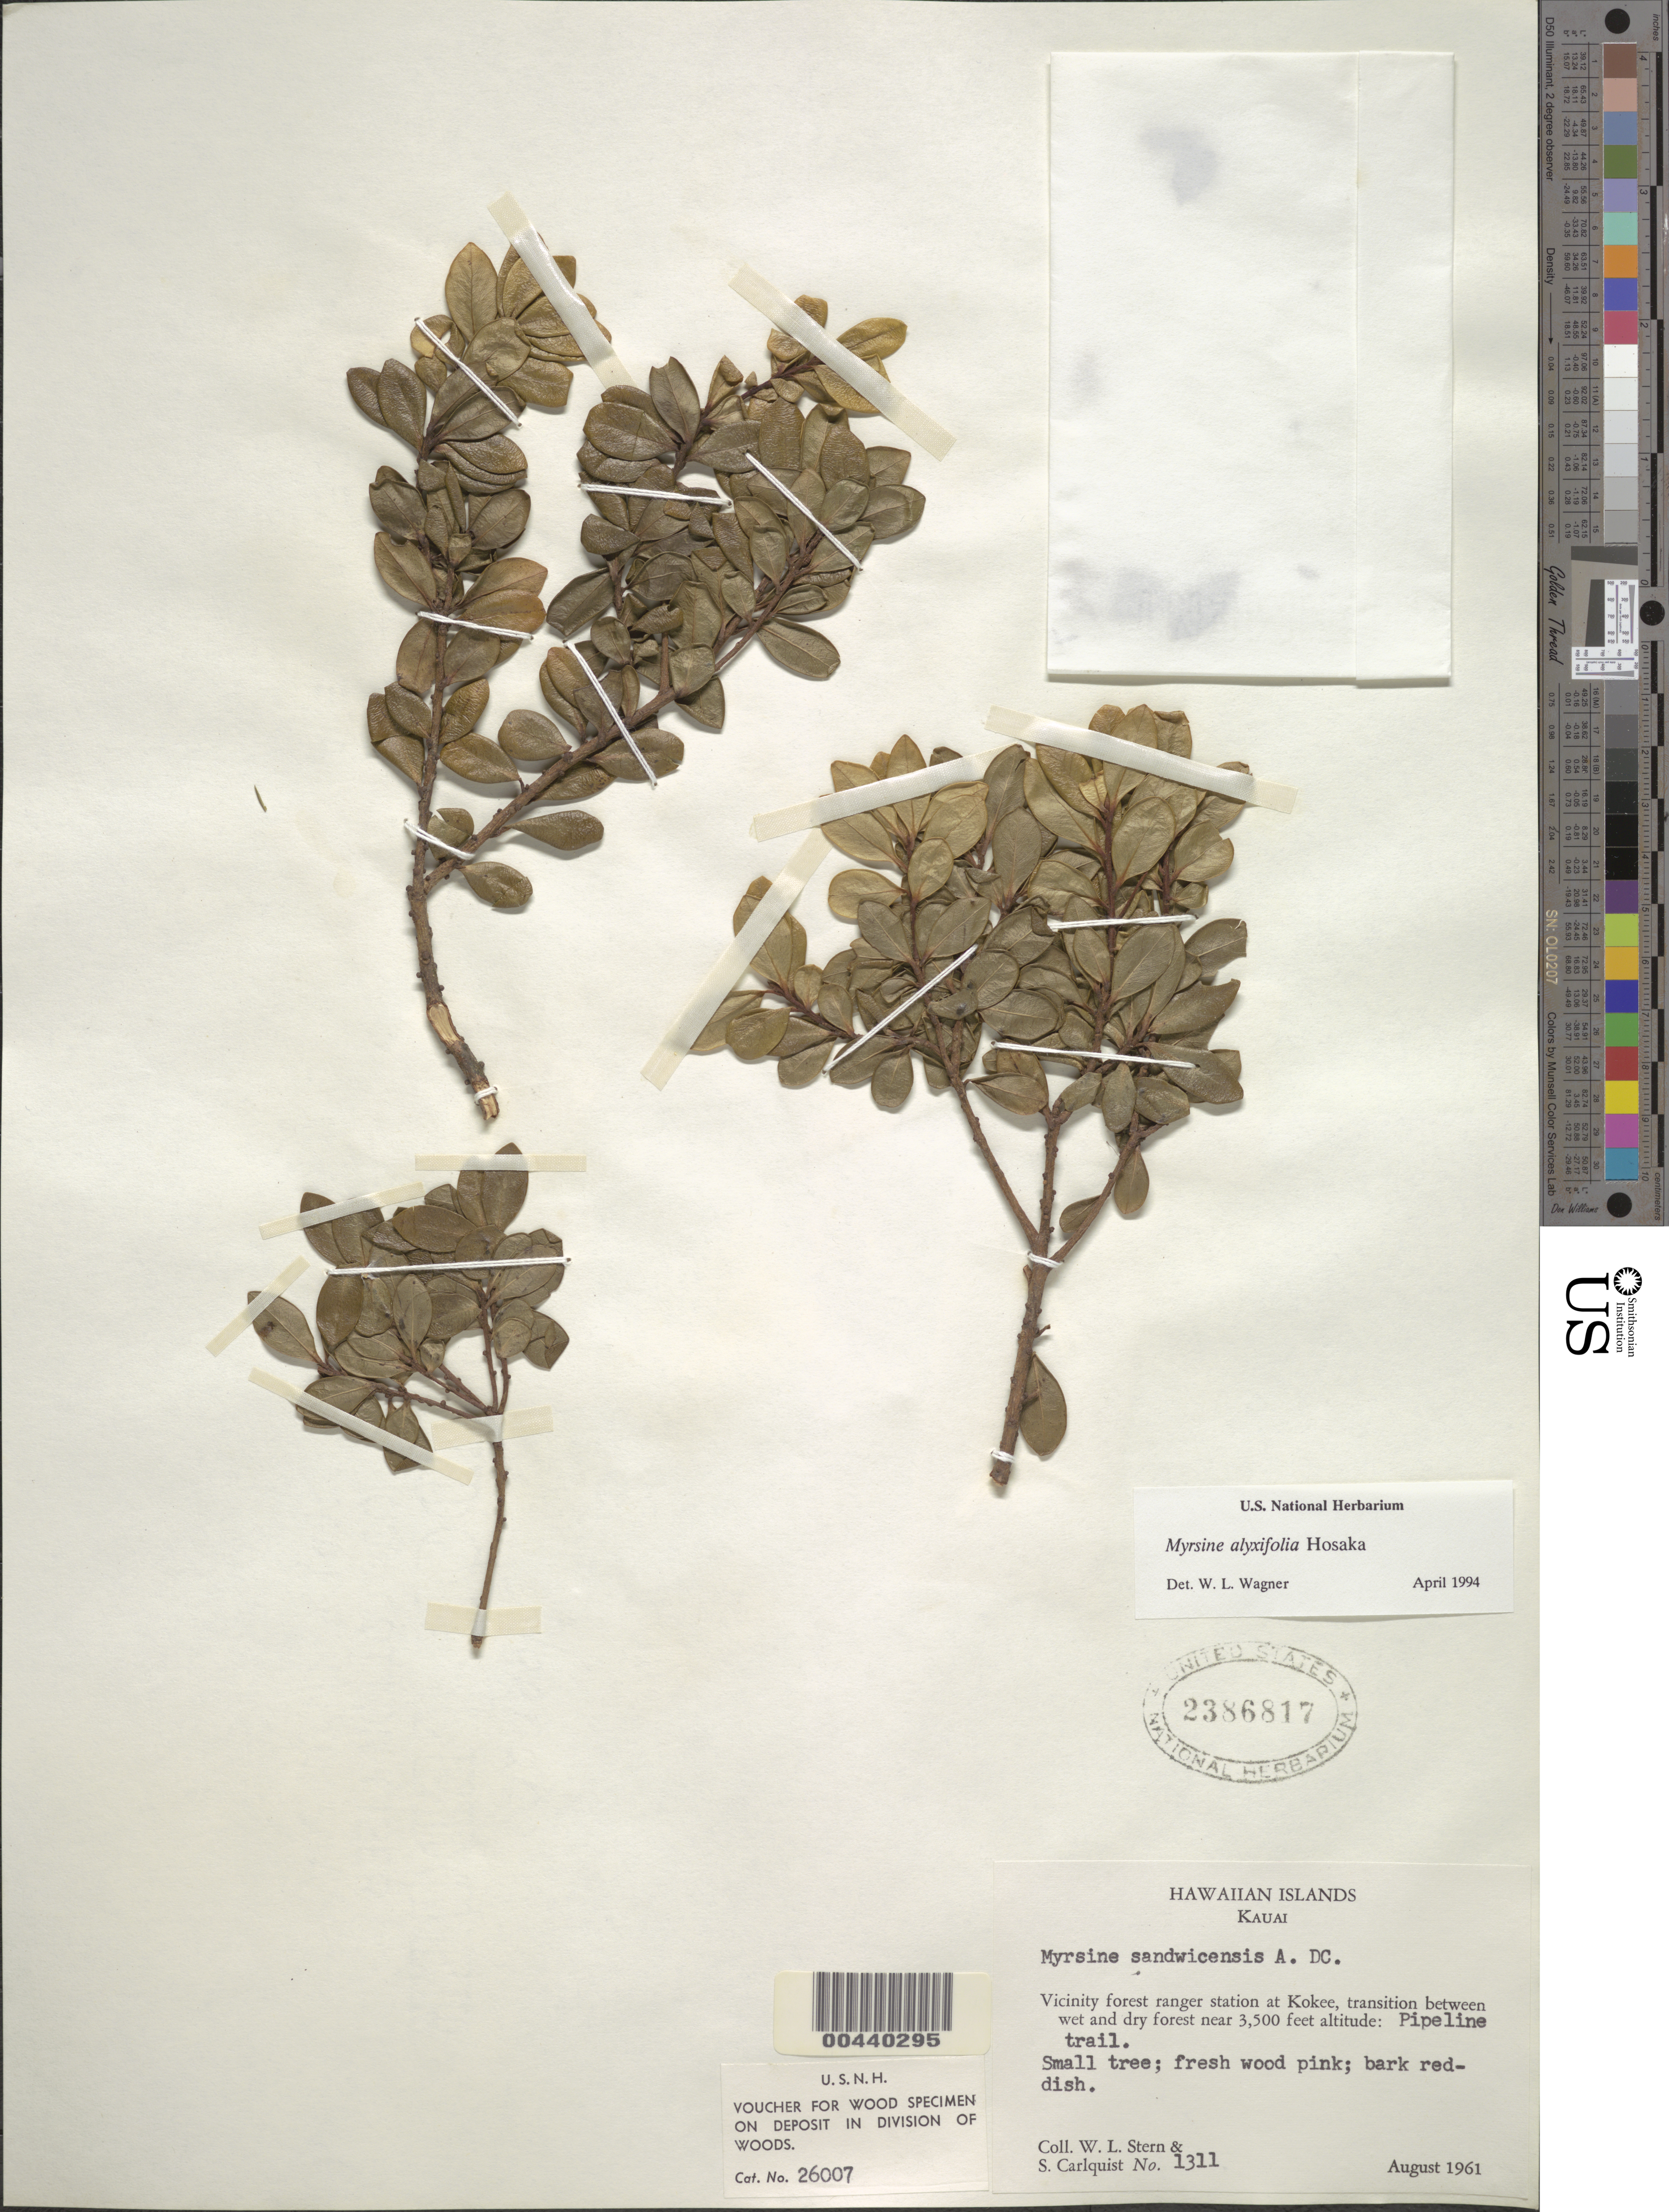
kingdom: Plantae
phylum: Tracheophyta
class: Magnoliopsida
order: Ericales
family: Primulaceae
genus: Myrsine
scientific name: Myrsine alyxifolia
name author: Hosaka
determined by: Wagner, W. L., (BOT), Smithsonian Institution - National Museum of Natural History (UNITED STATES)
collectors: W. L. Stern & S. Carlquist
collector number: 1311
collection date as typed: Aug 1961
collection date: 1961-08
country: United States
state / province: Hawaii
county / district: Kauai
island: Kaua'i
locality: Vicinity forest ranger station at Kokee, Pipeline trail.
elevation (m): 1067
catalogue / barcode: US 2386817